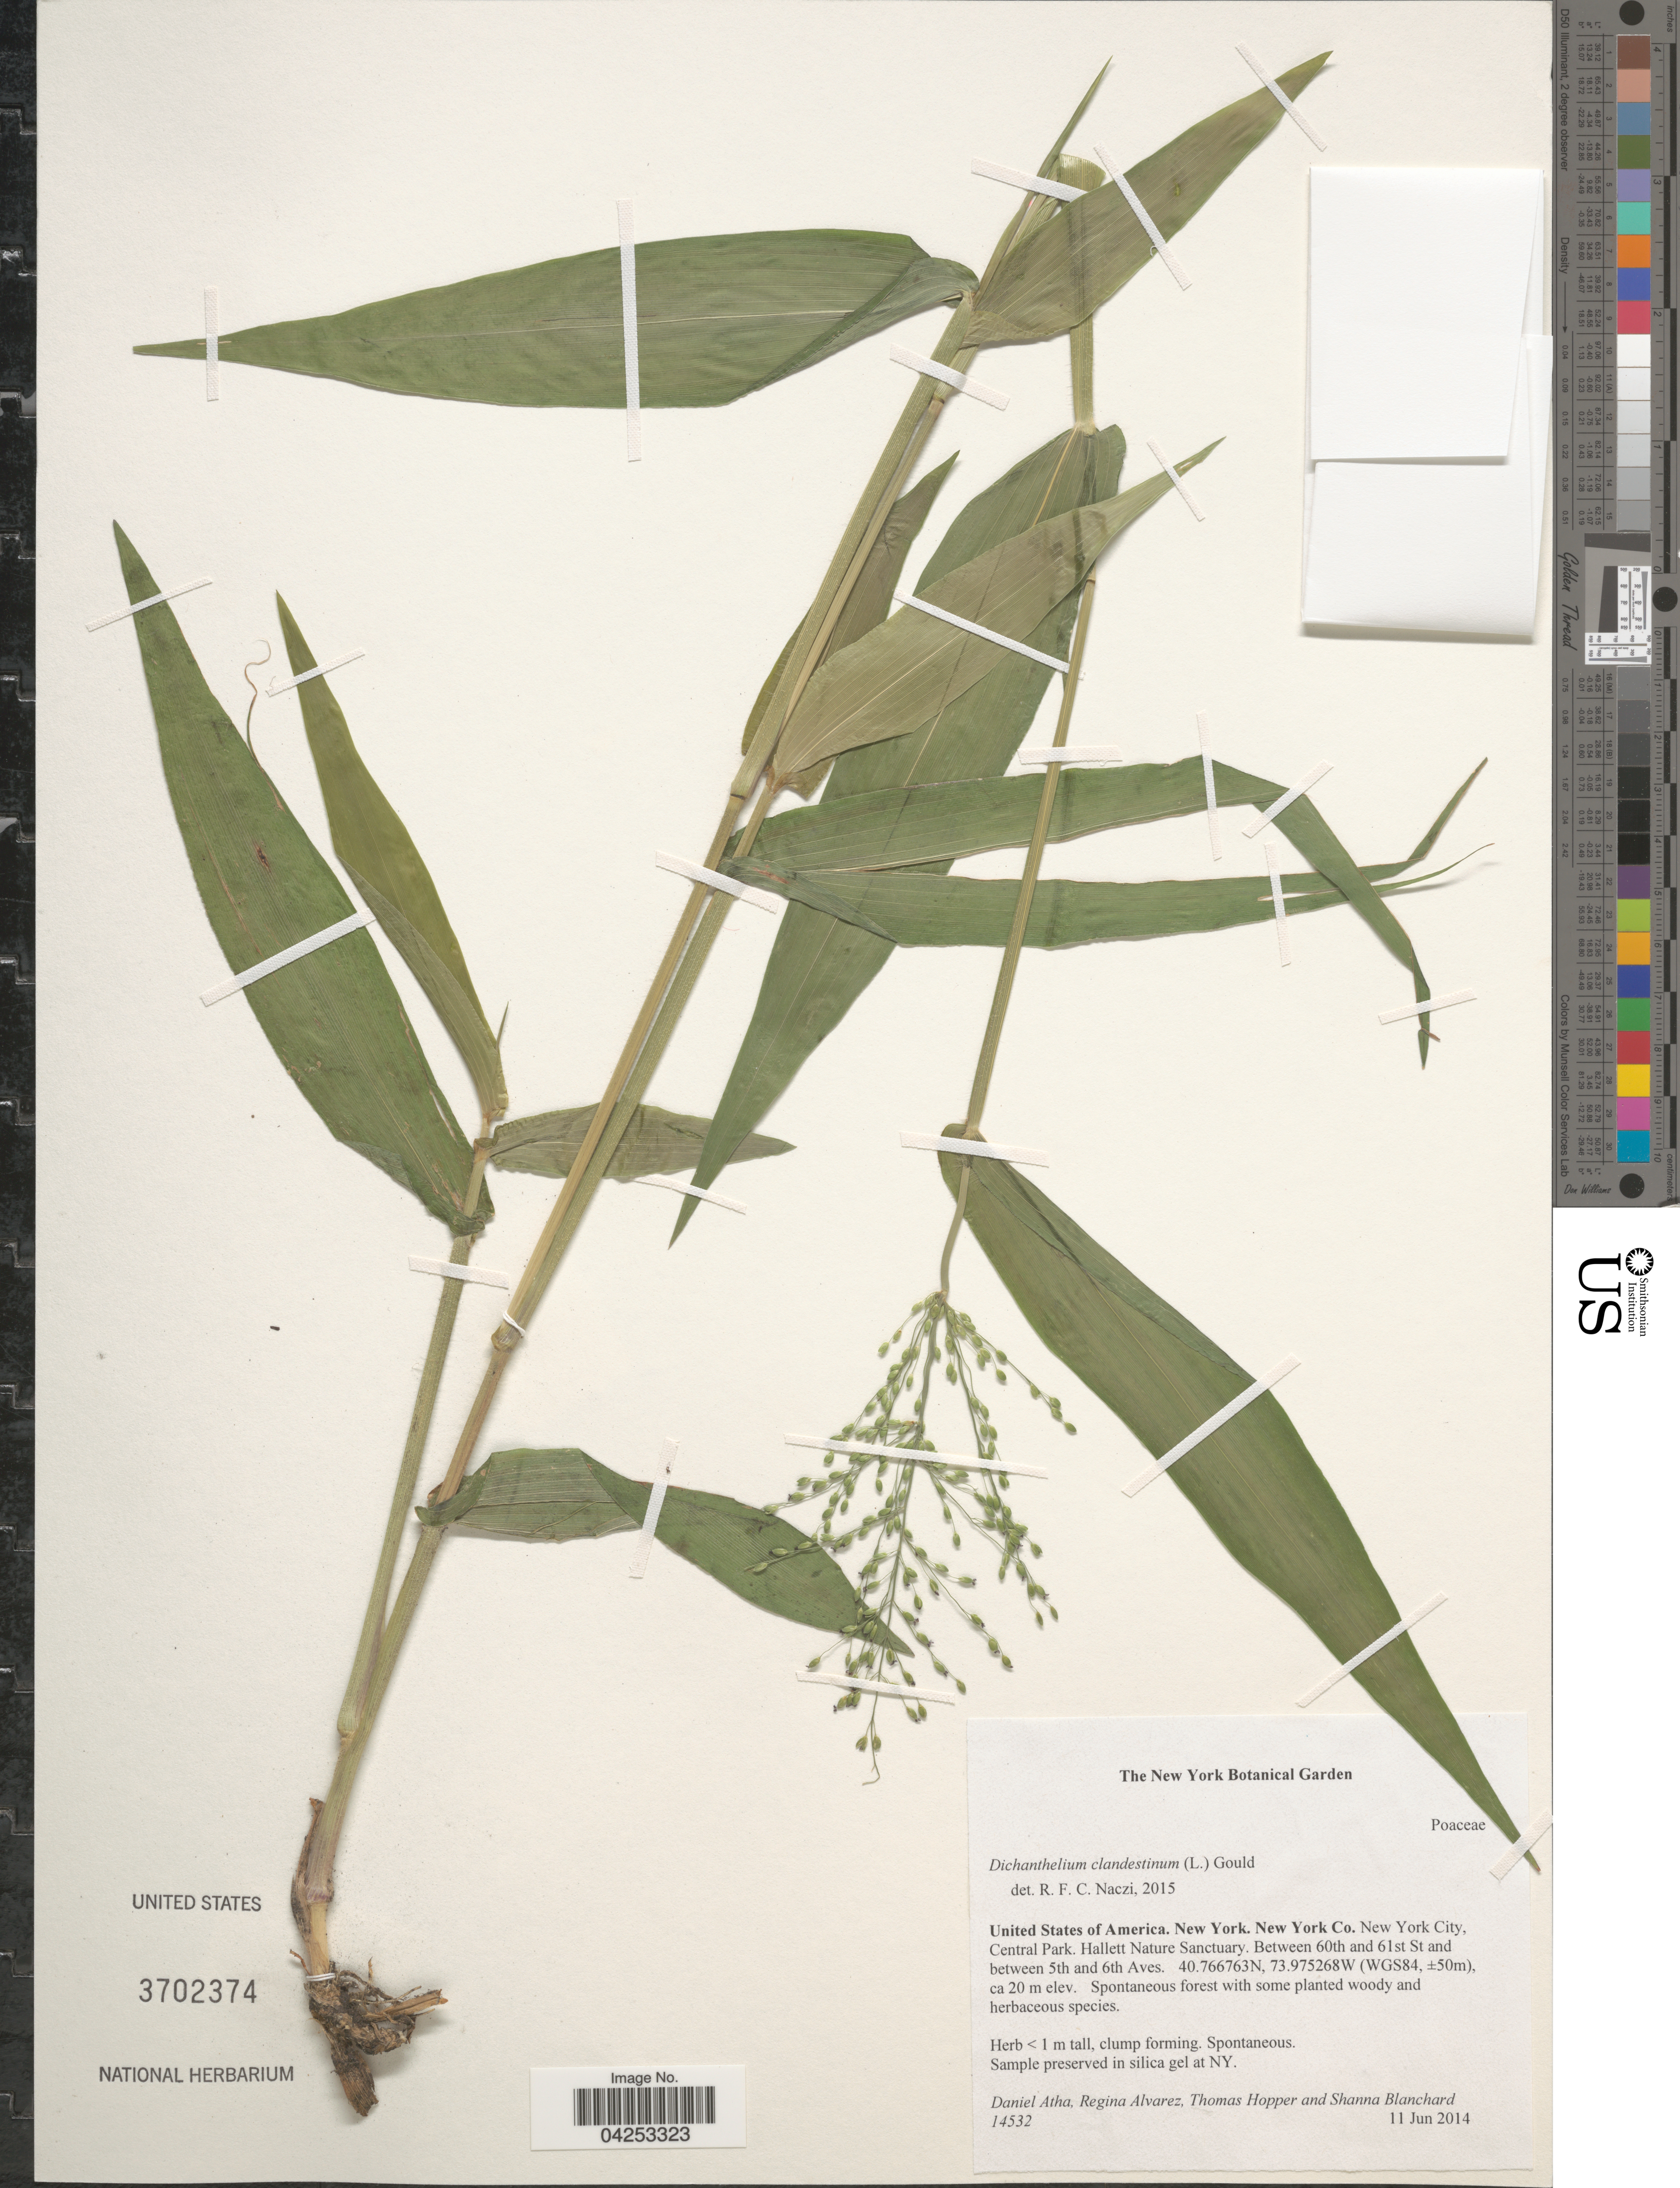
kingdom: Plantae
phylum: Tracheophyta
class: Liliopsida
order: Poales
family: Poaceae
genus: Dichanthelium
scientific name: Dichanthelium clandestinum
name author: (L.) Gould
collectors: D. Atha, R. Álvarez, T. Hopper & S. Blanchard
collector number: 14532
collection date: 2014-06-11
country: United States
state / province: New York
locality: New York Co. New York City, Central Park. Hallett Nature Sanctuary. Between 60th and 61st St and between 5th and 6th Aves. (WGS84).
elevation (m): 20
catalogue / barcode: US 3702374